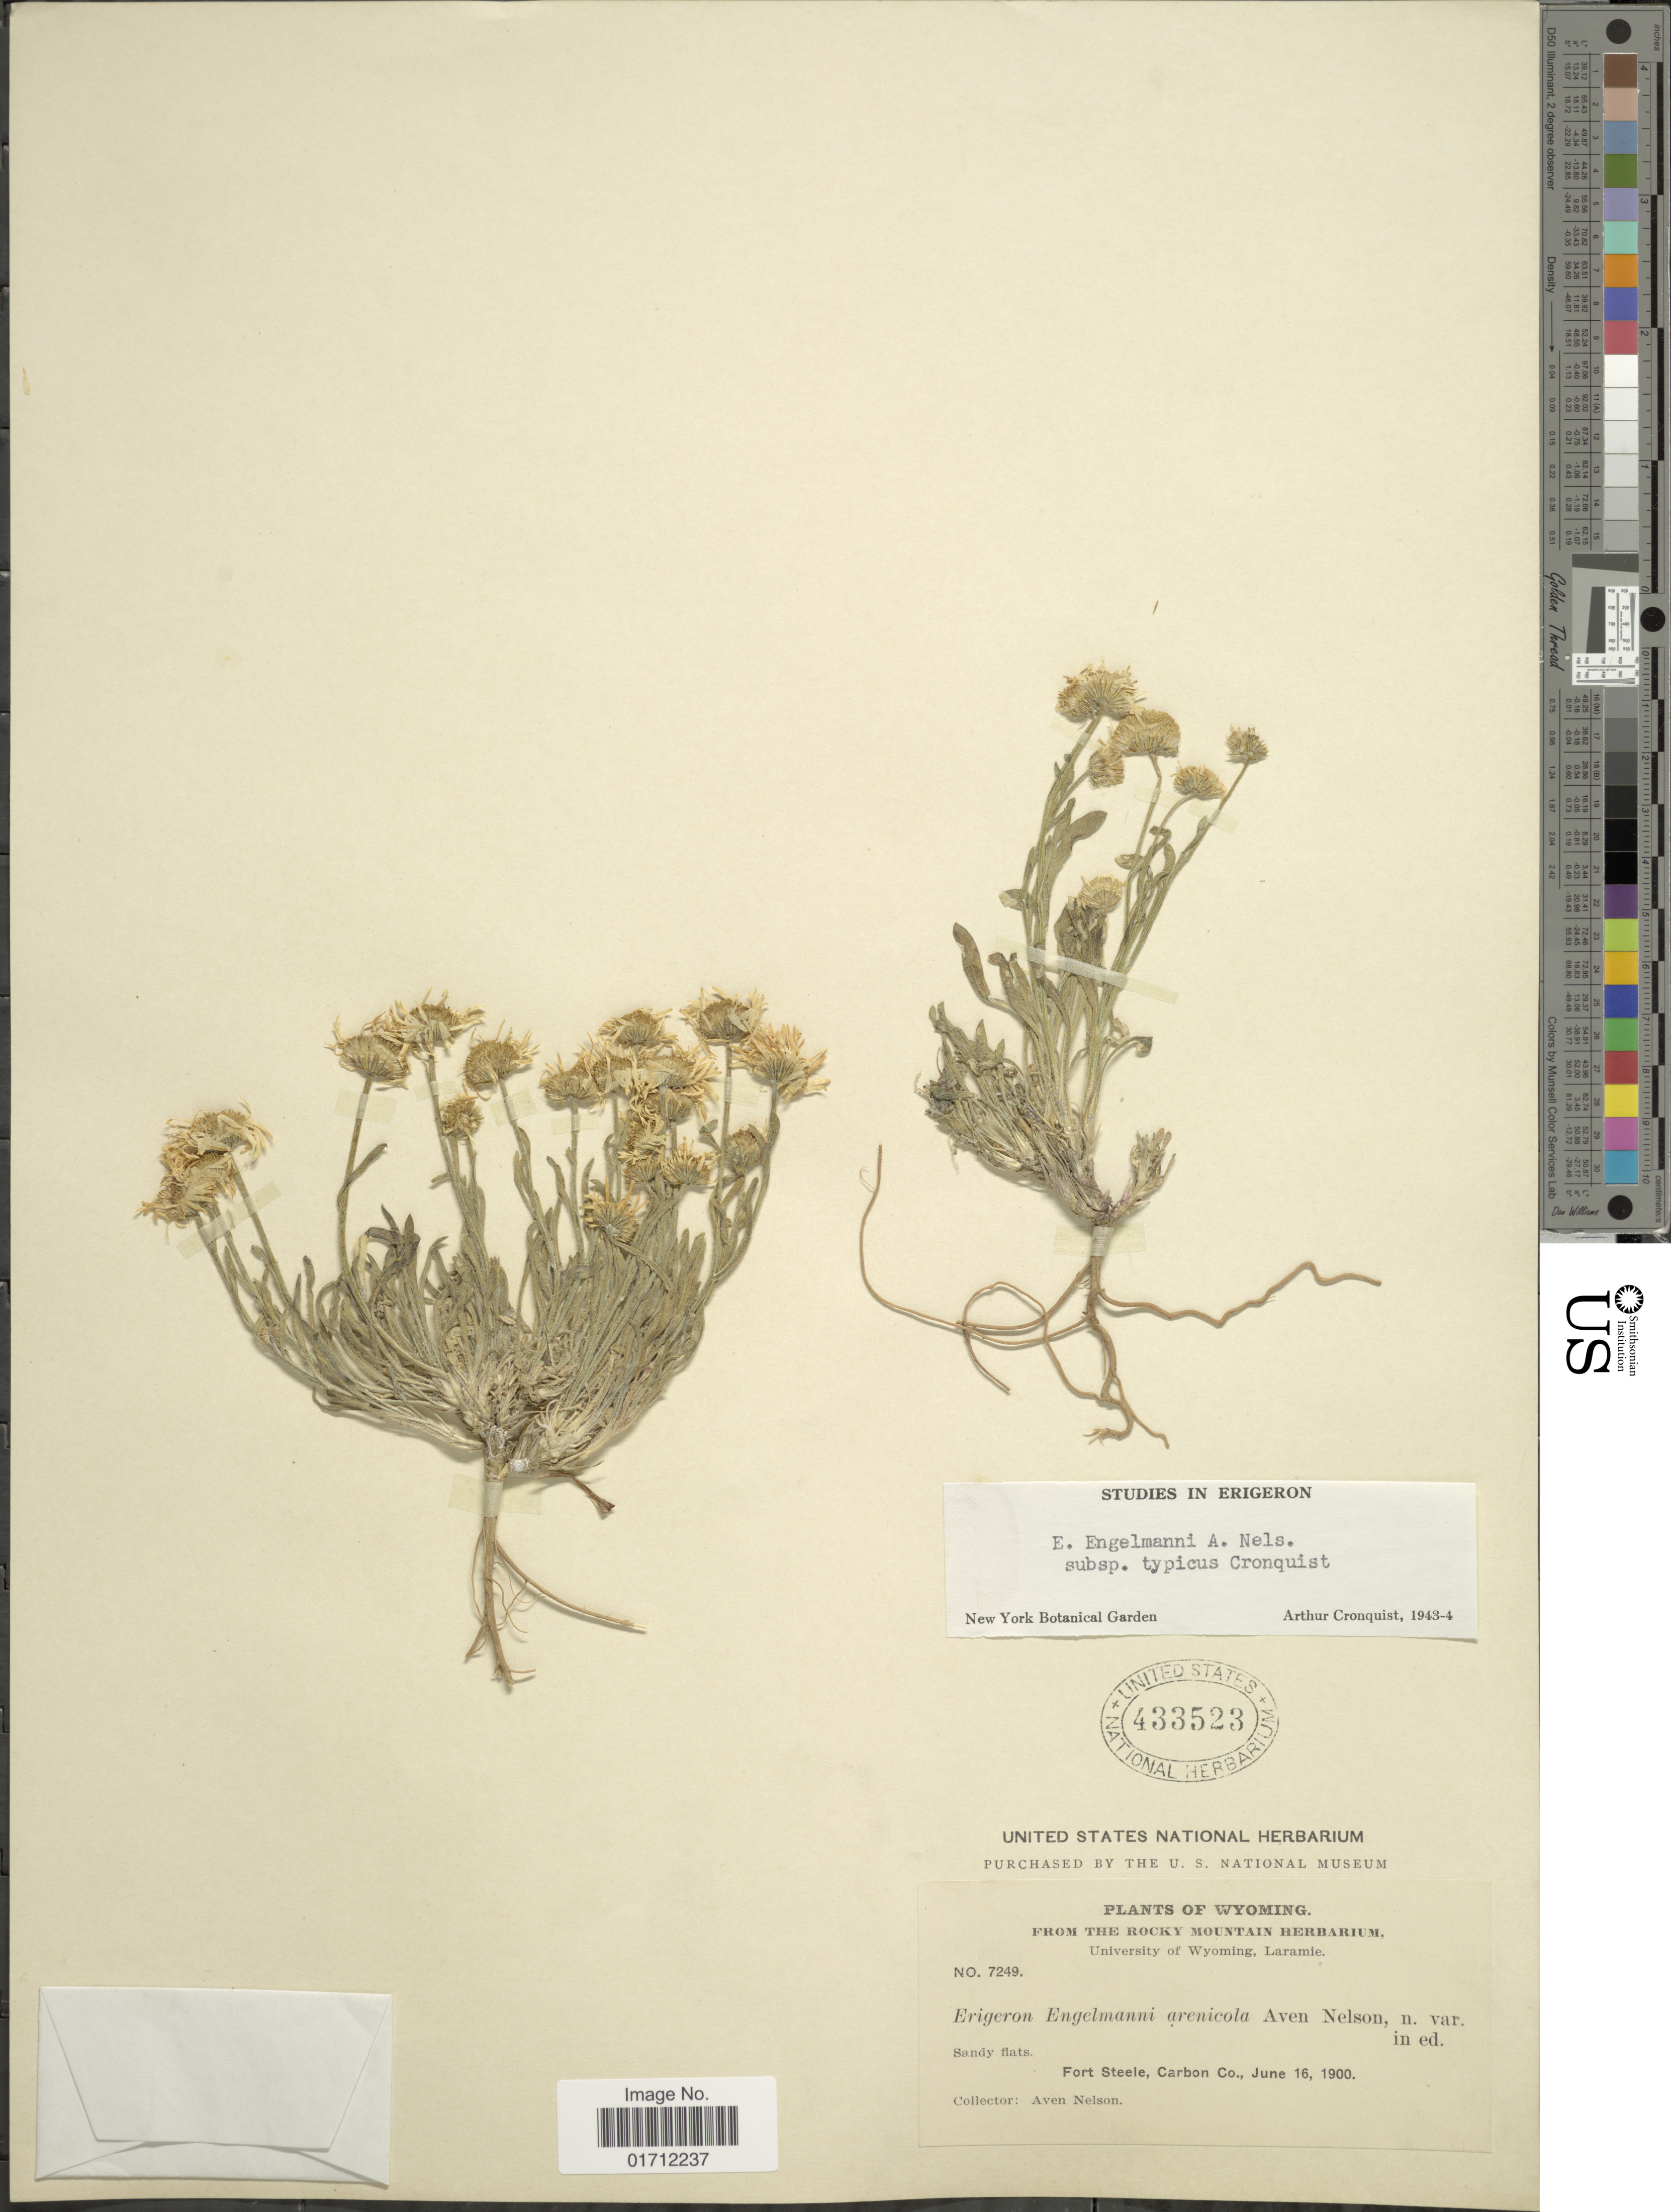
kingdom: Plantae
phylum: Tracheophyta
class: Magnoliopsida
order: Asterales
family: Asteraceae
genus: Erigeron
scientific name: Erigeron engelmannii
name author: A. Nelson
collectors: A. Nelson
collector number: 7249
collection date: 1900-06-16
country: United States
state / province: Wyoming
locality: Fort Steele, Carbon Co.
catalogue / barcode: US 433523